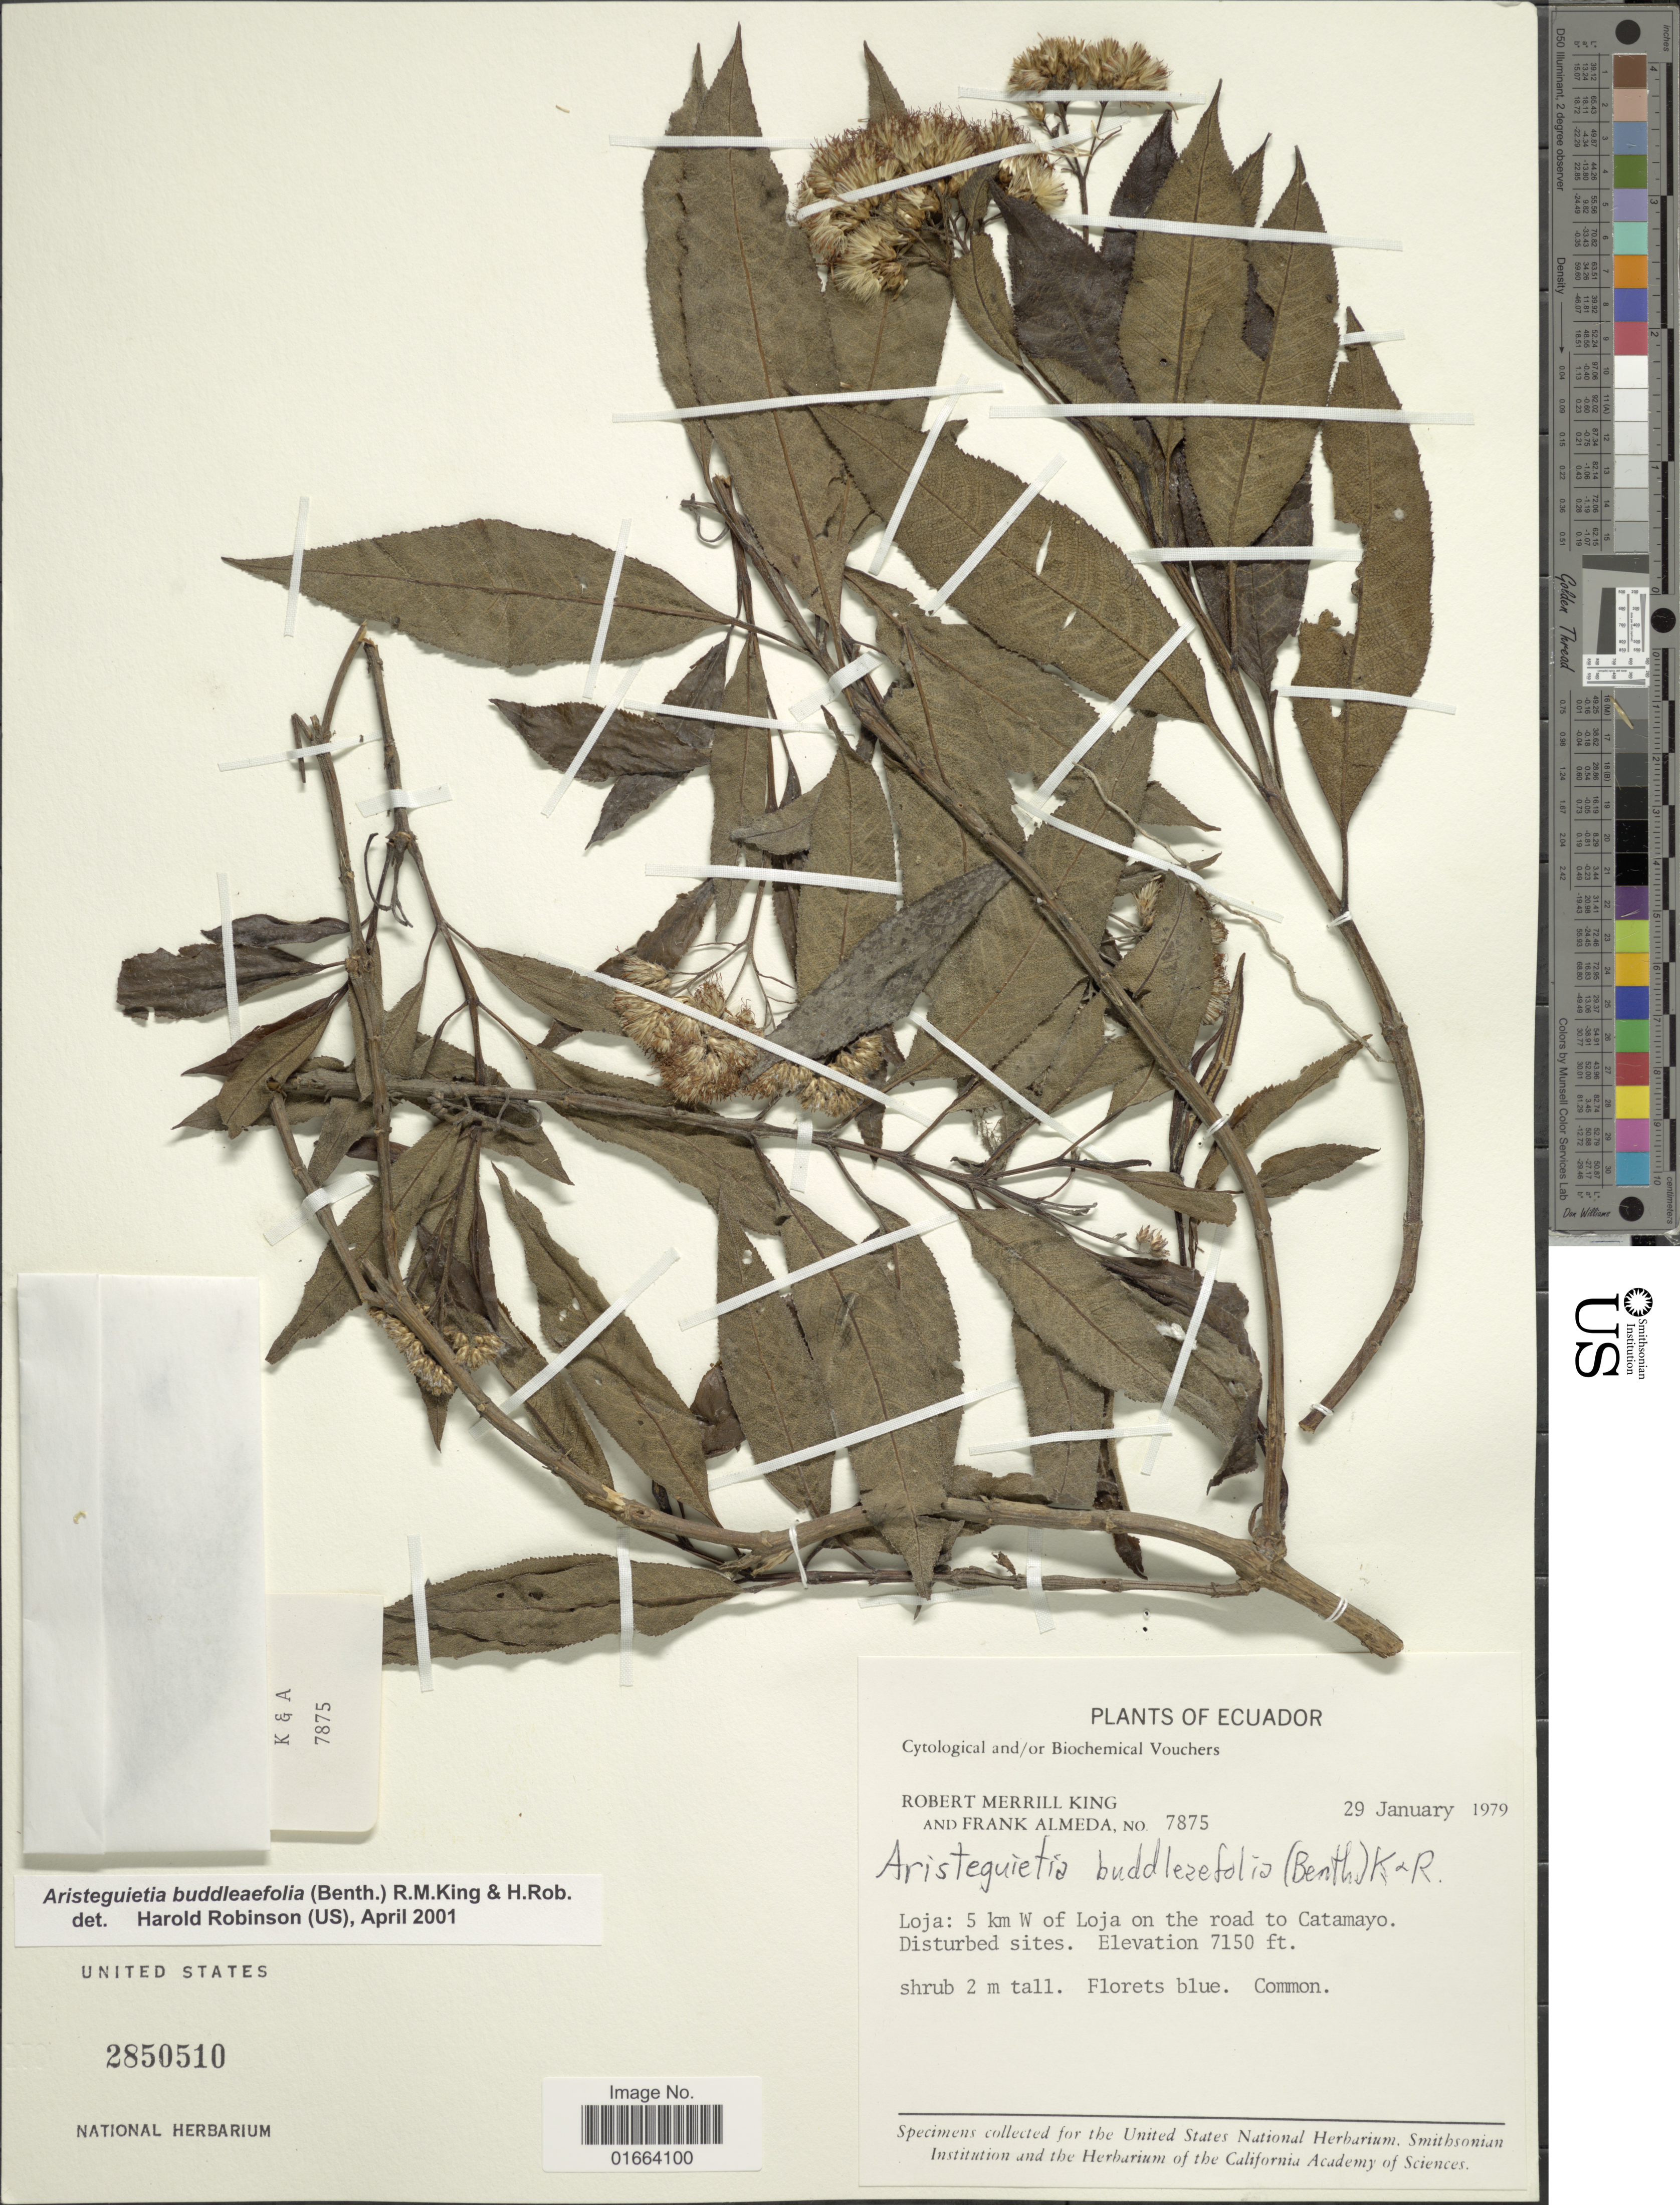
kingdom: Plantae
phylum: Tracheophyta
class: Magnoliopsida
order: Asterales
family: Asteraceae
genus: Aristeguietia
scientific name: Aristeguietia buddleaefolia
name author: (Benth.) R.M. King & H. Rob.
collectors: R. M. King & F. Almeda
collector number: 7875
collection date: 1979-01-29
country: Ecuador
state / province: Loja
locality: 5 km W of Loja on the road to Catamayo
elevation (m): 2179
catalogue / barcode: US 2850510